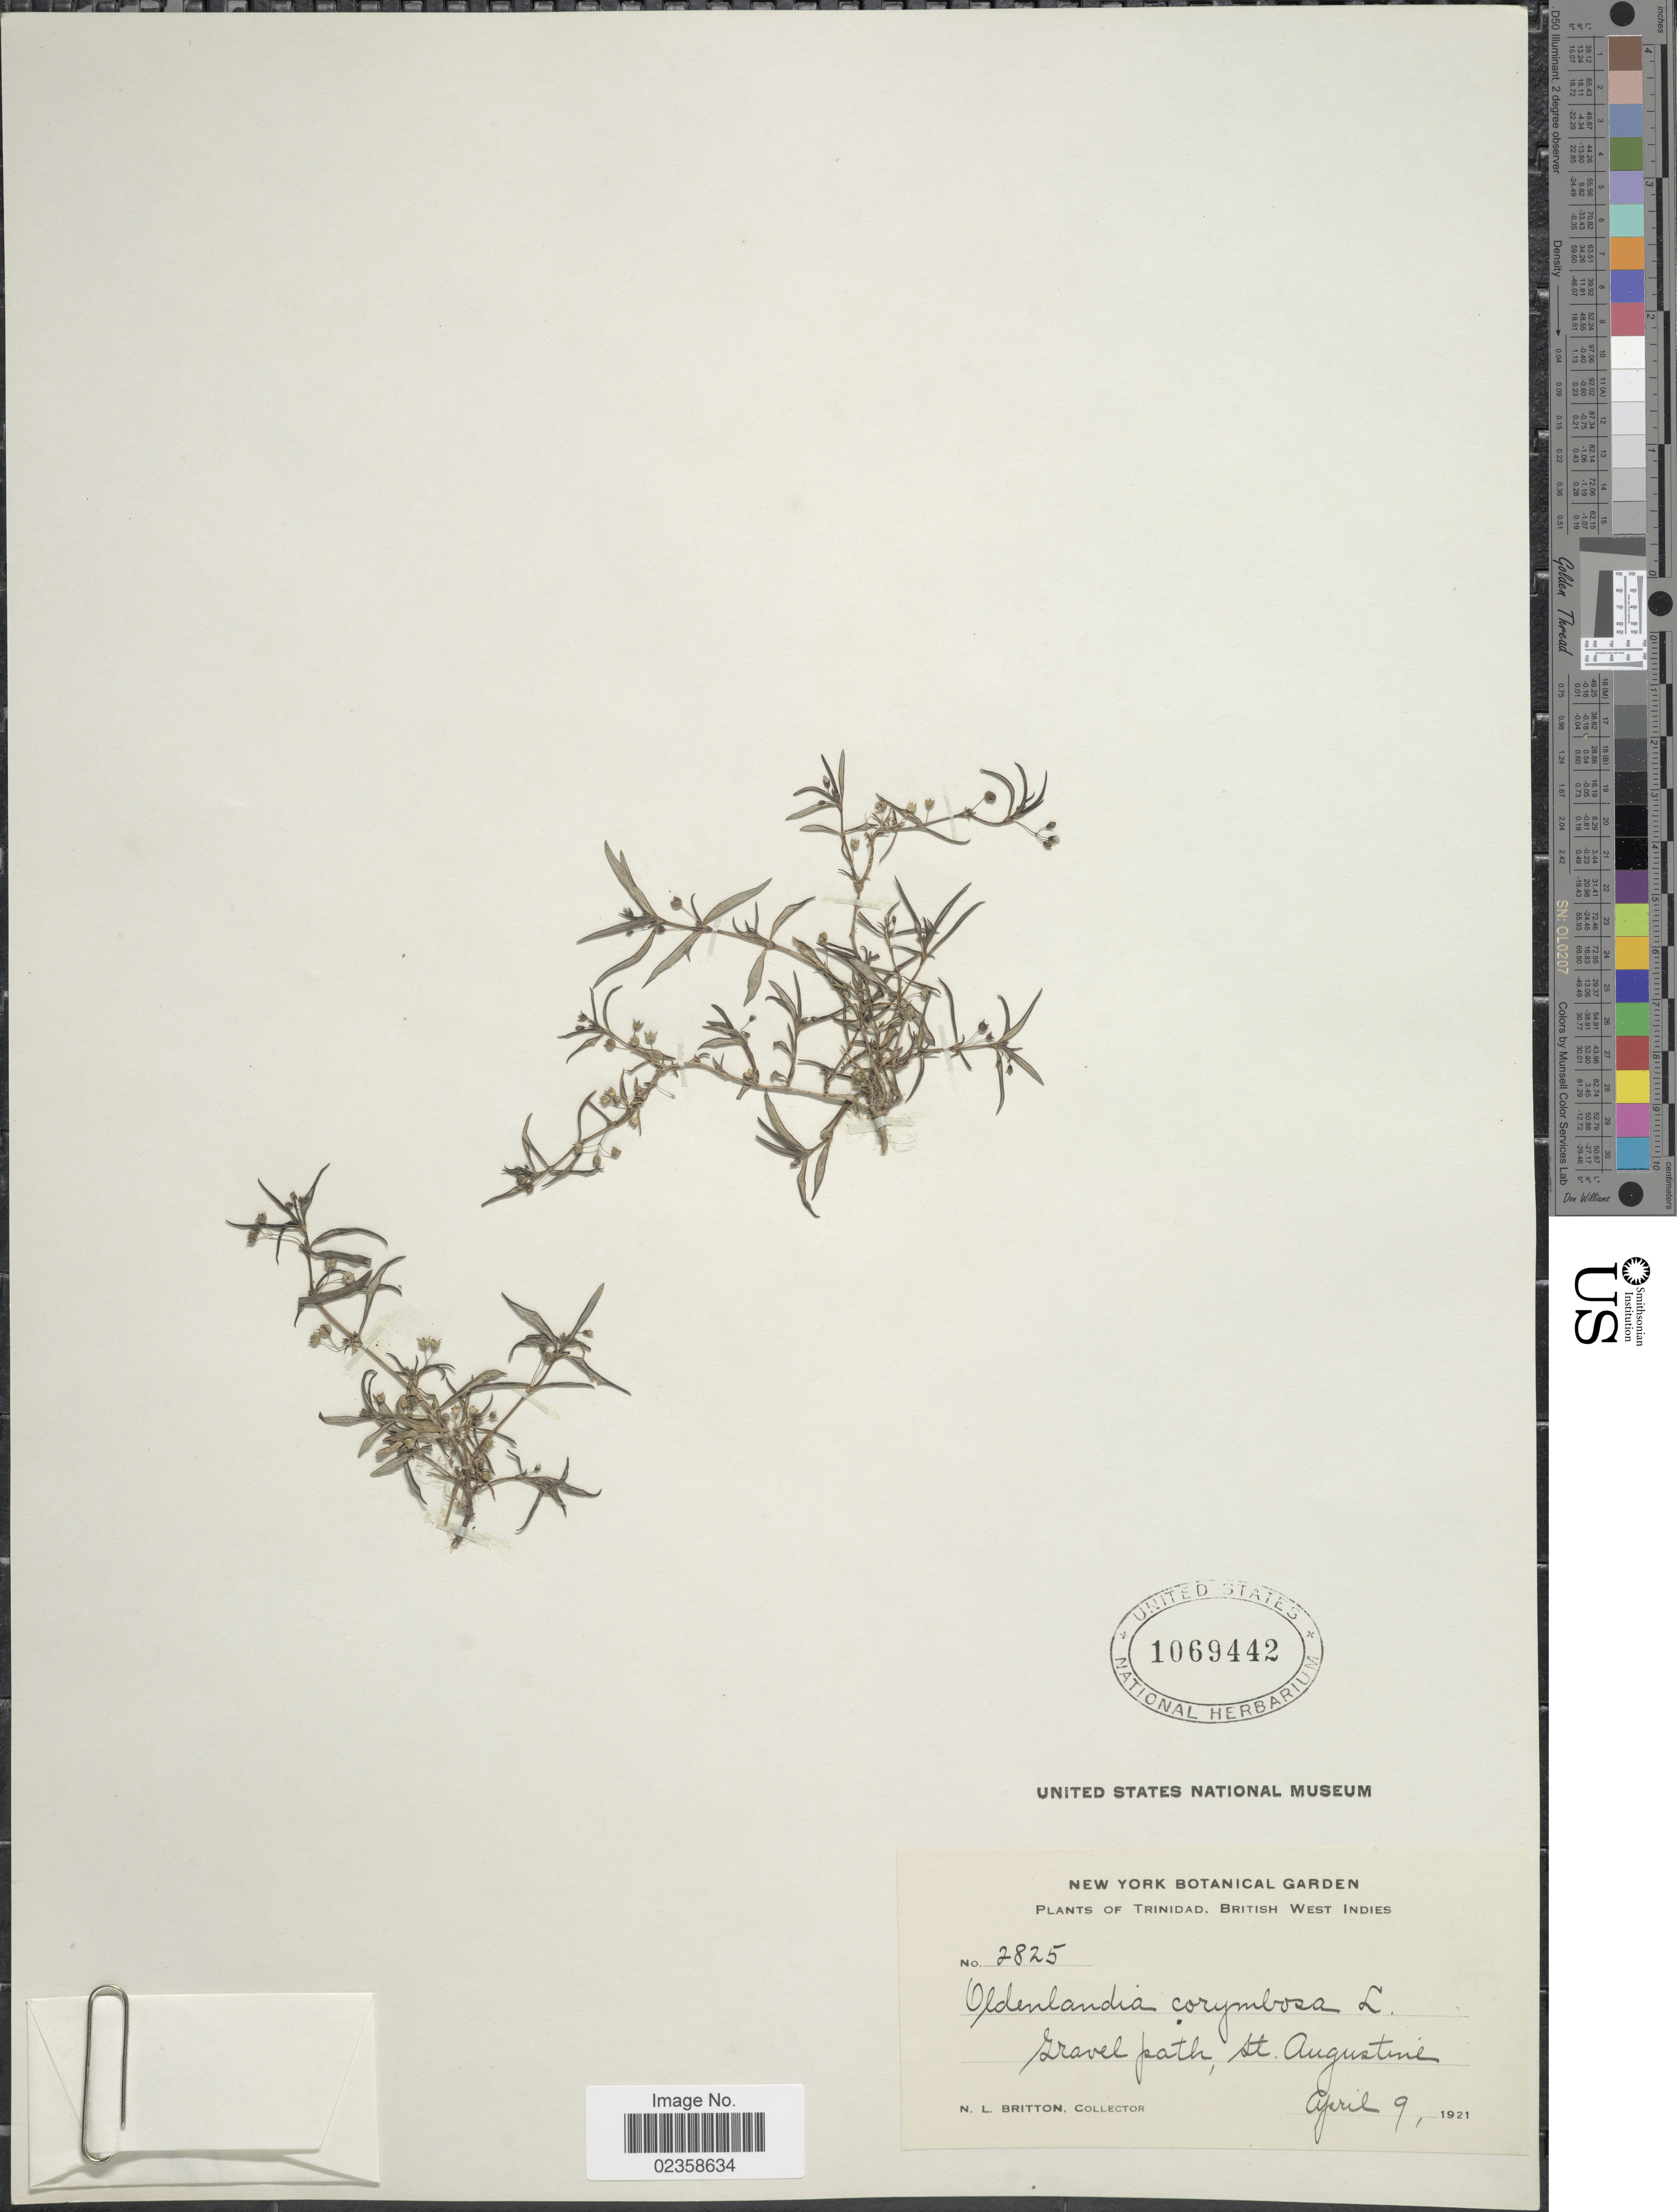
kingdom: Plantae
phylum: Tracheophyta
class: Magnoliopsida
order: Gentianales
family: Rubiaceae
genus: Oldenlandia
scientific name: Oldenlandia corymbosa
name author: L.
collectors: N. Britton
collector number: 2825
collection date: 1921-04-09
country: Trinidad and Tobago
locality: Trinidad, British West Indies, Gravel path, St. Augustine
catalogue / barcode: US 1069442